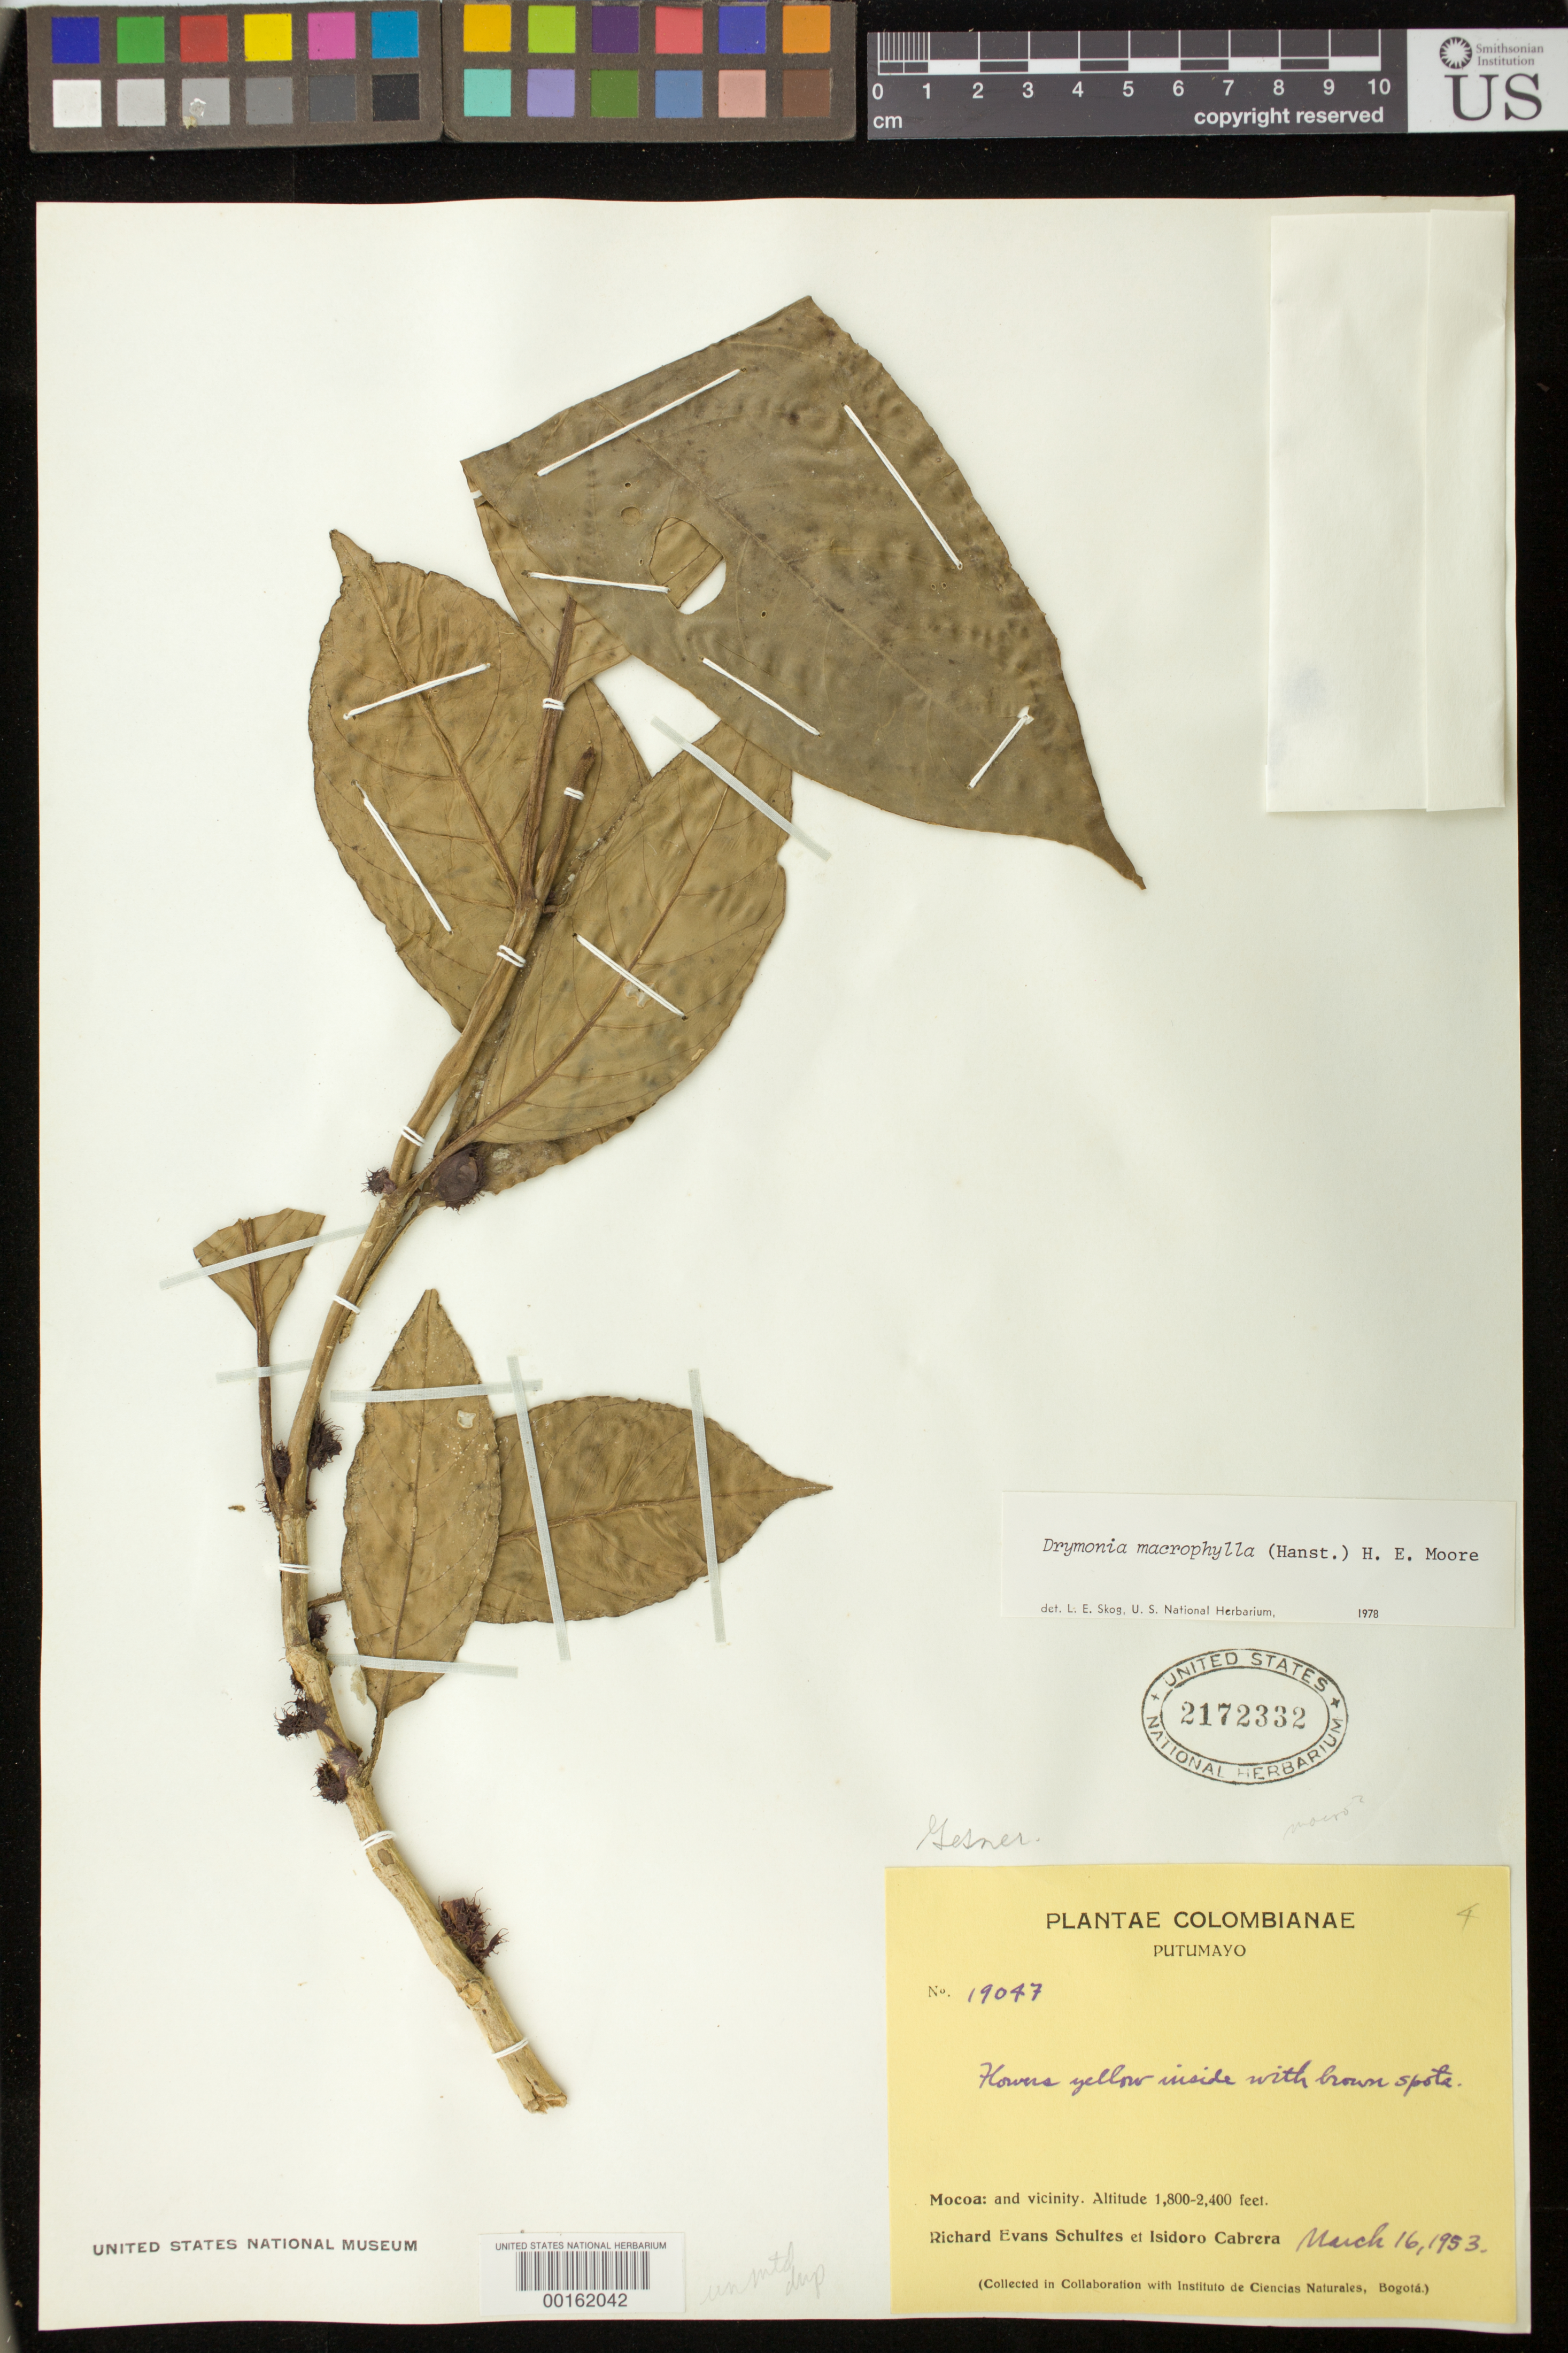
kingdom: Plantae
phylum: Tracheophyta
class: Magnoliopsida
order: Lamiales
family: Gesneriaceae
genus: Drymonia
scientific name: Drymonia macrophylla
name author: (Oerst.) H.E. Moore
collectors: R. E. Schultes & I. Cabera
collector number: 19047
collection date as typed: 16 Mar 1953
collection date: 1953-03-16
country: Colombia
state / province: Putumayo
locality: Mocoa and vicinity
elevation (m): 549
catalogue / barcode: US 2172332